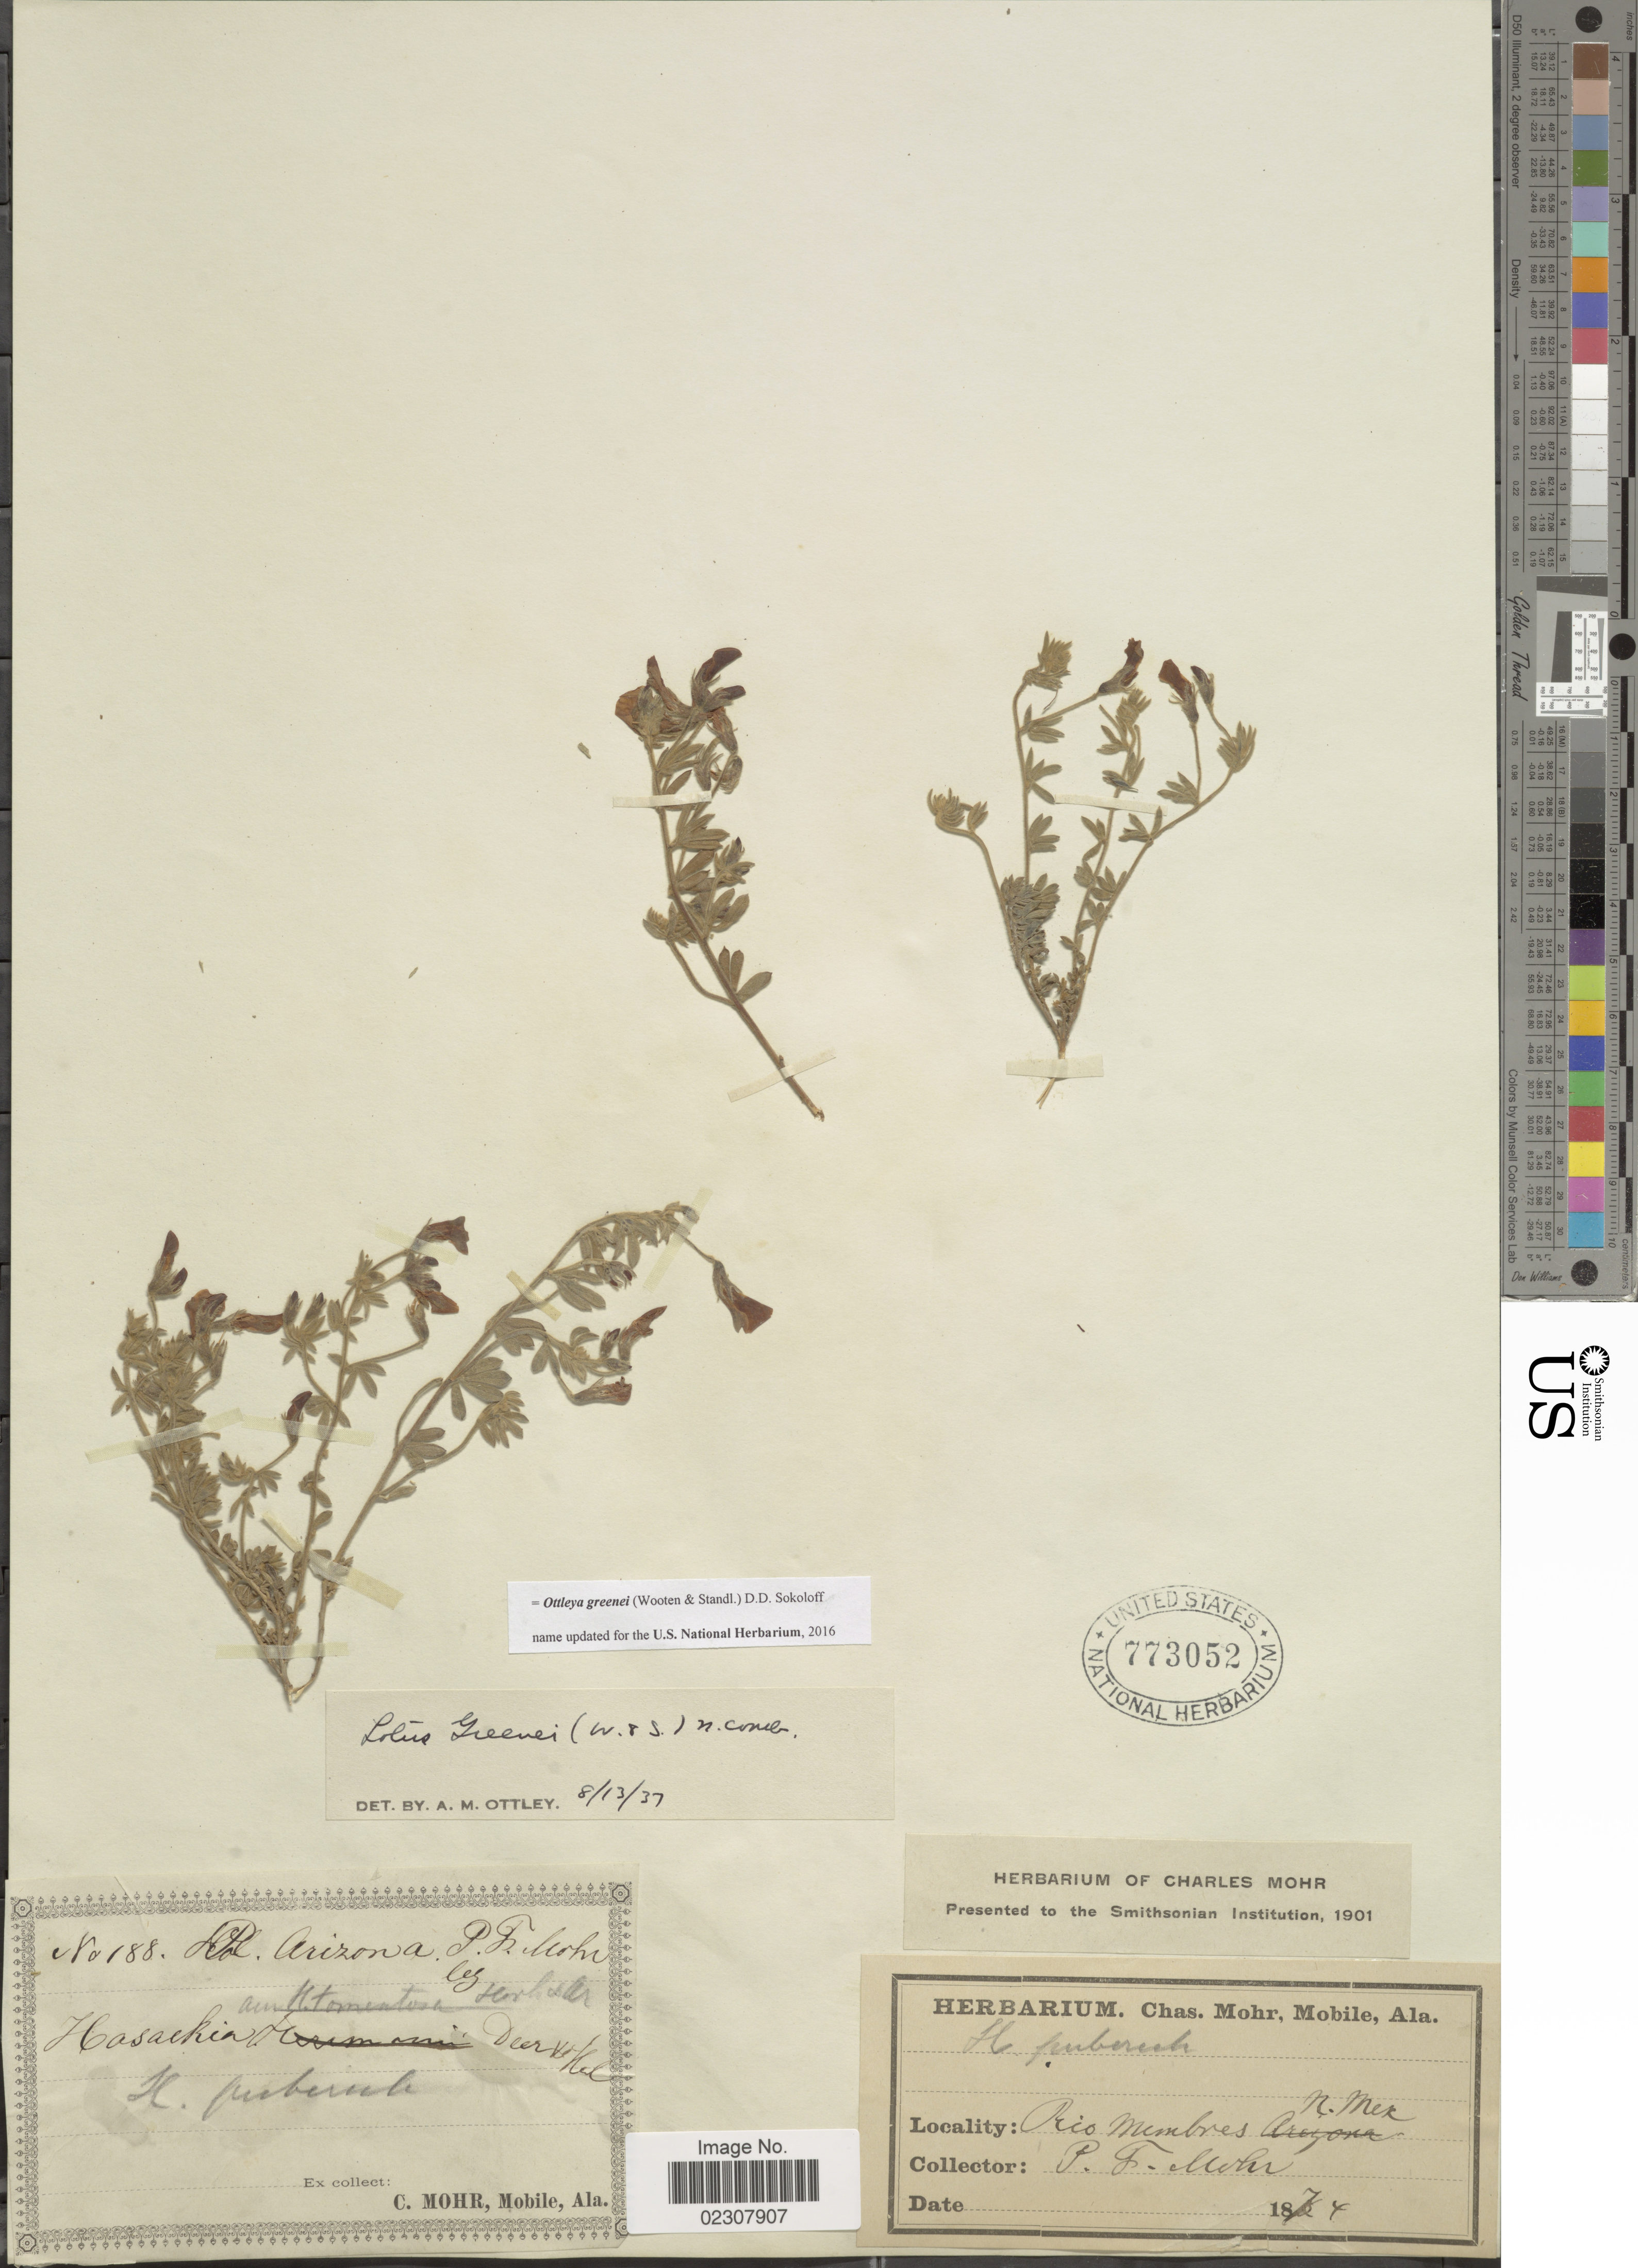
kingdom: Plantae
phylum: Tracheophyta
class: Magnoliopsida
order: Fabales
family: Fabaceae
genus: Ottleya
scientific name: Ottleya greenei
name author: (Wooten & Standl.) D.D. Sokoloff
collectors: P. F. Mohr & Ridell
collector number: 188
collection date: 1877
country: United States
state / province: Arizona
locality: Rio Membres, N. Mex, Deer Vokal, Arizona [unsure placement]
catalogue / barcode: US 773052